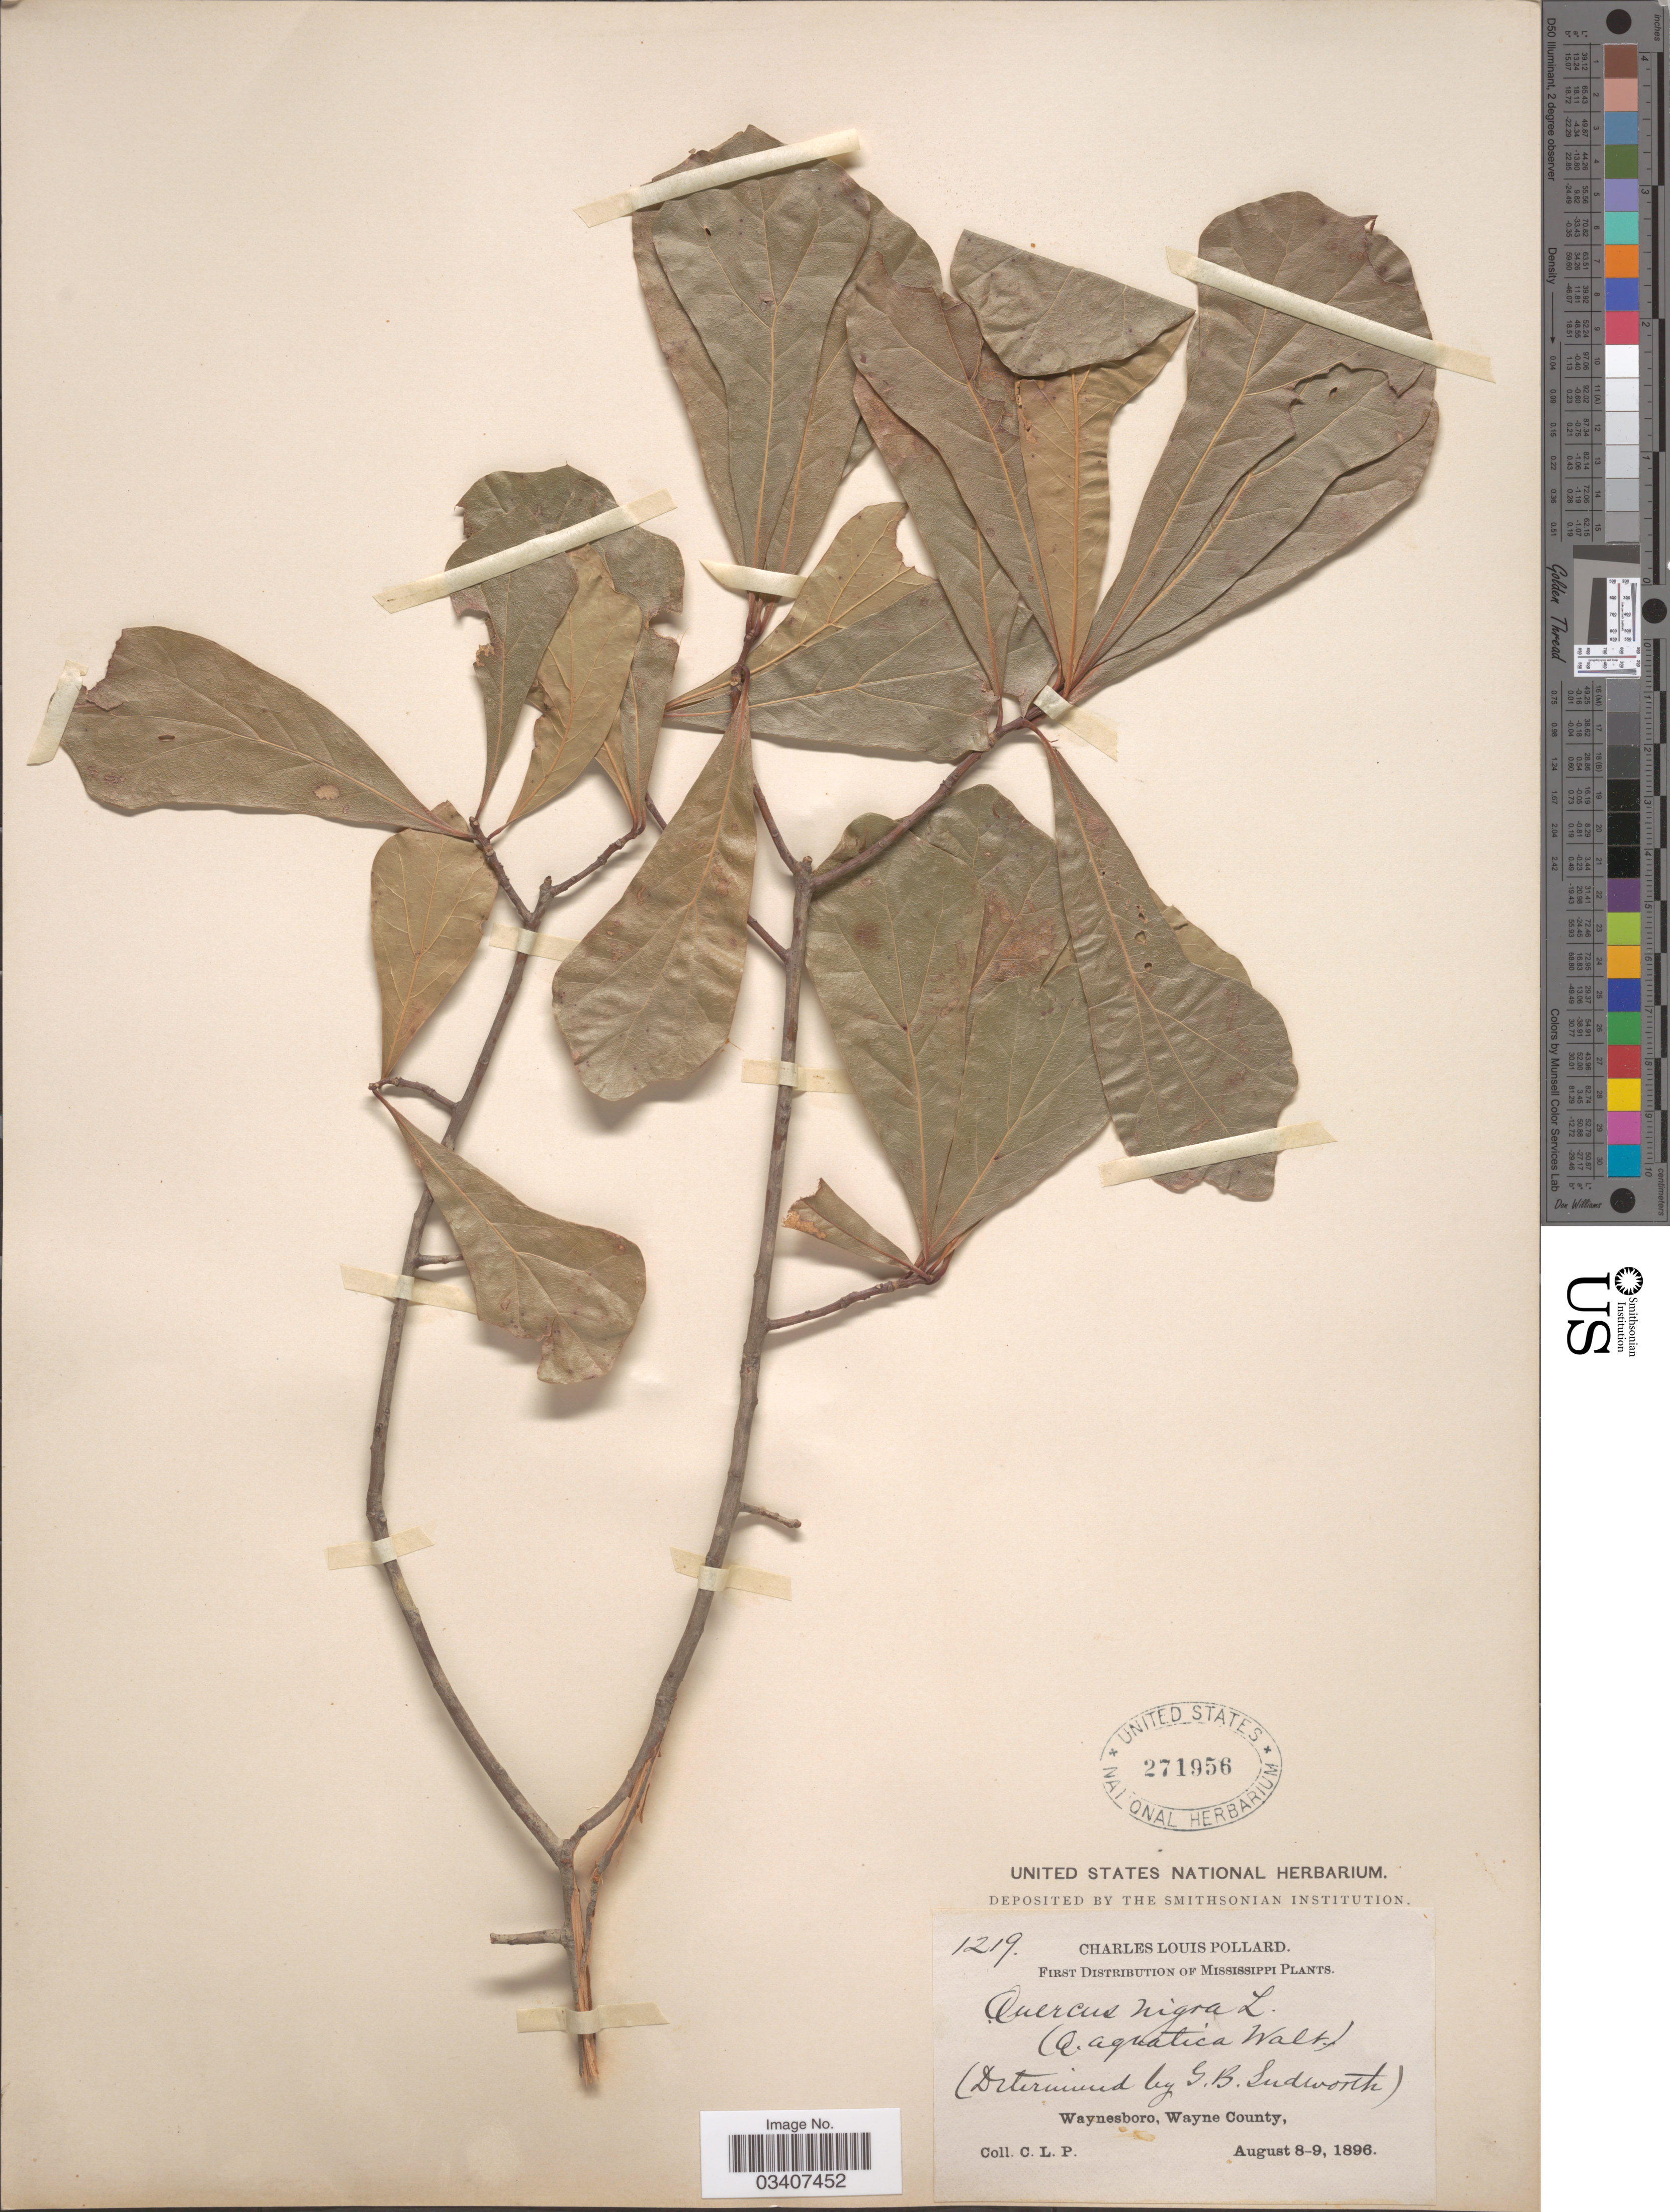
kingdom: Plantae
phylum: Tracheophyta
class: Magnoliopsida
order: Fagales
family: Fagaceae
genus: Quercus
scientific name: Quercus nigra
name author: L.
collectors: C. L. Pollard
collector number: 1219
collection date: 1896-08-08/1896-08-09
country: United States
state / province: Mississippi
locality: Waynesboro, Wayne County.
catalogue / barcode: US 271956